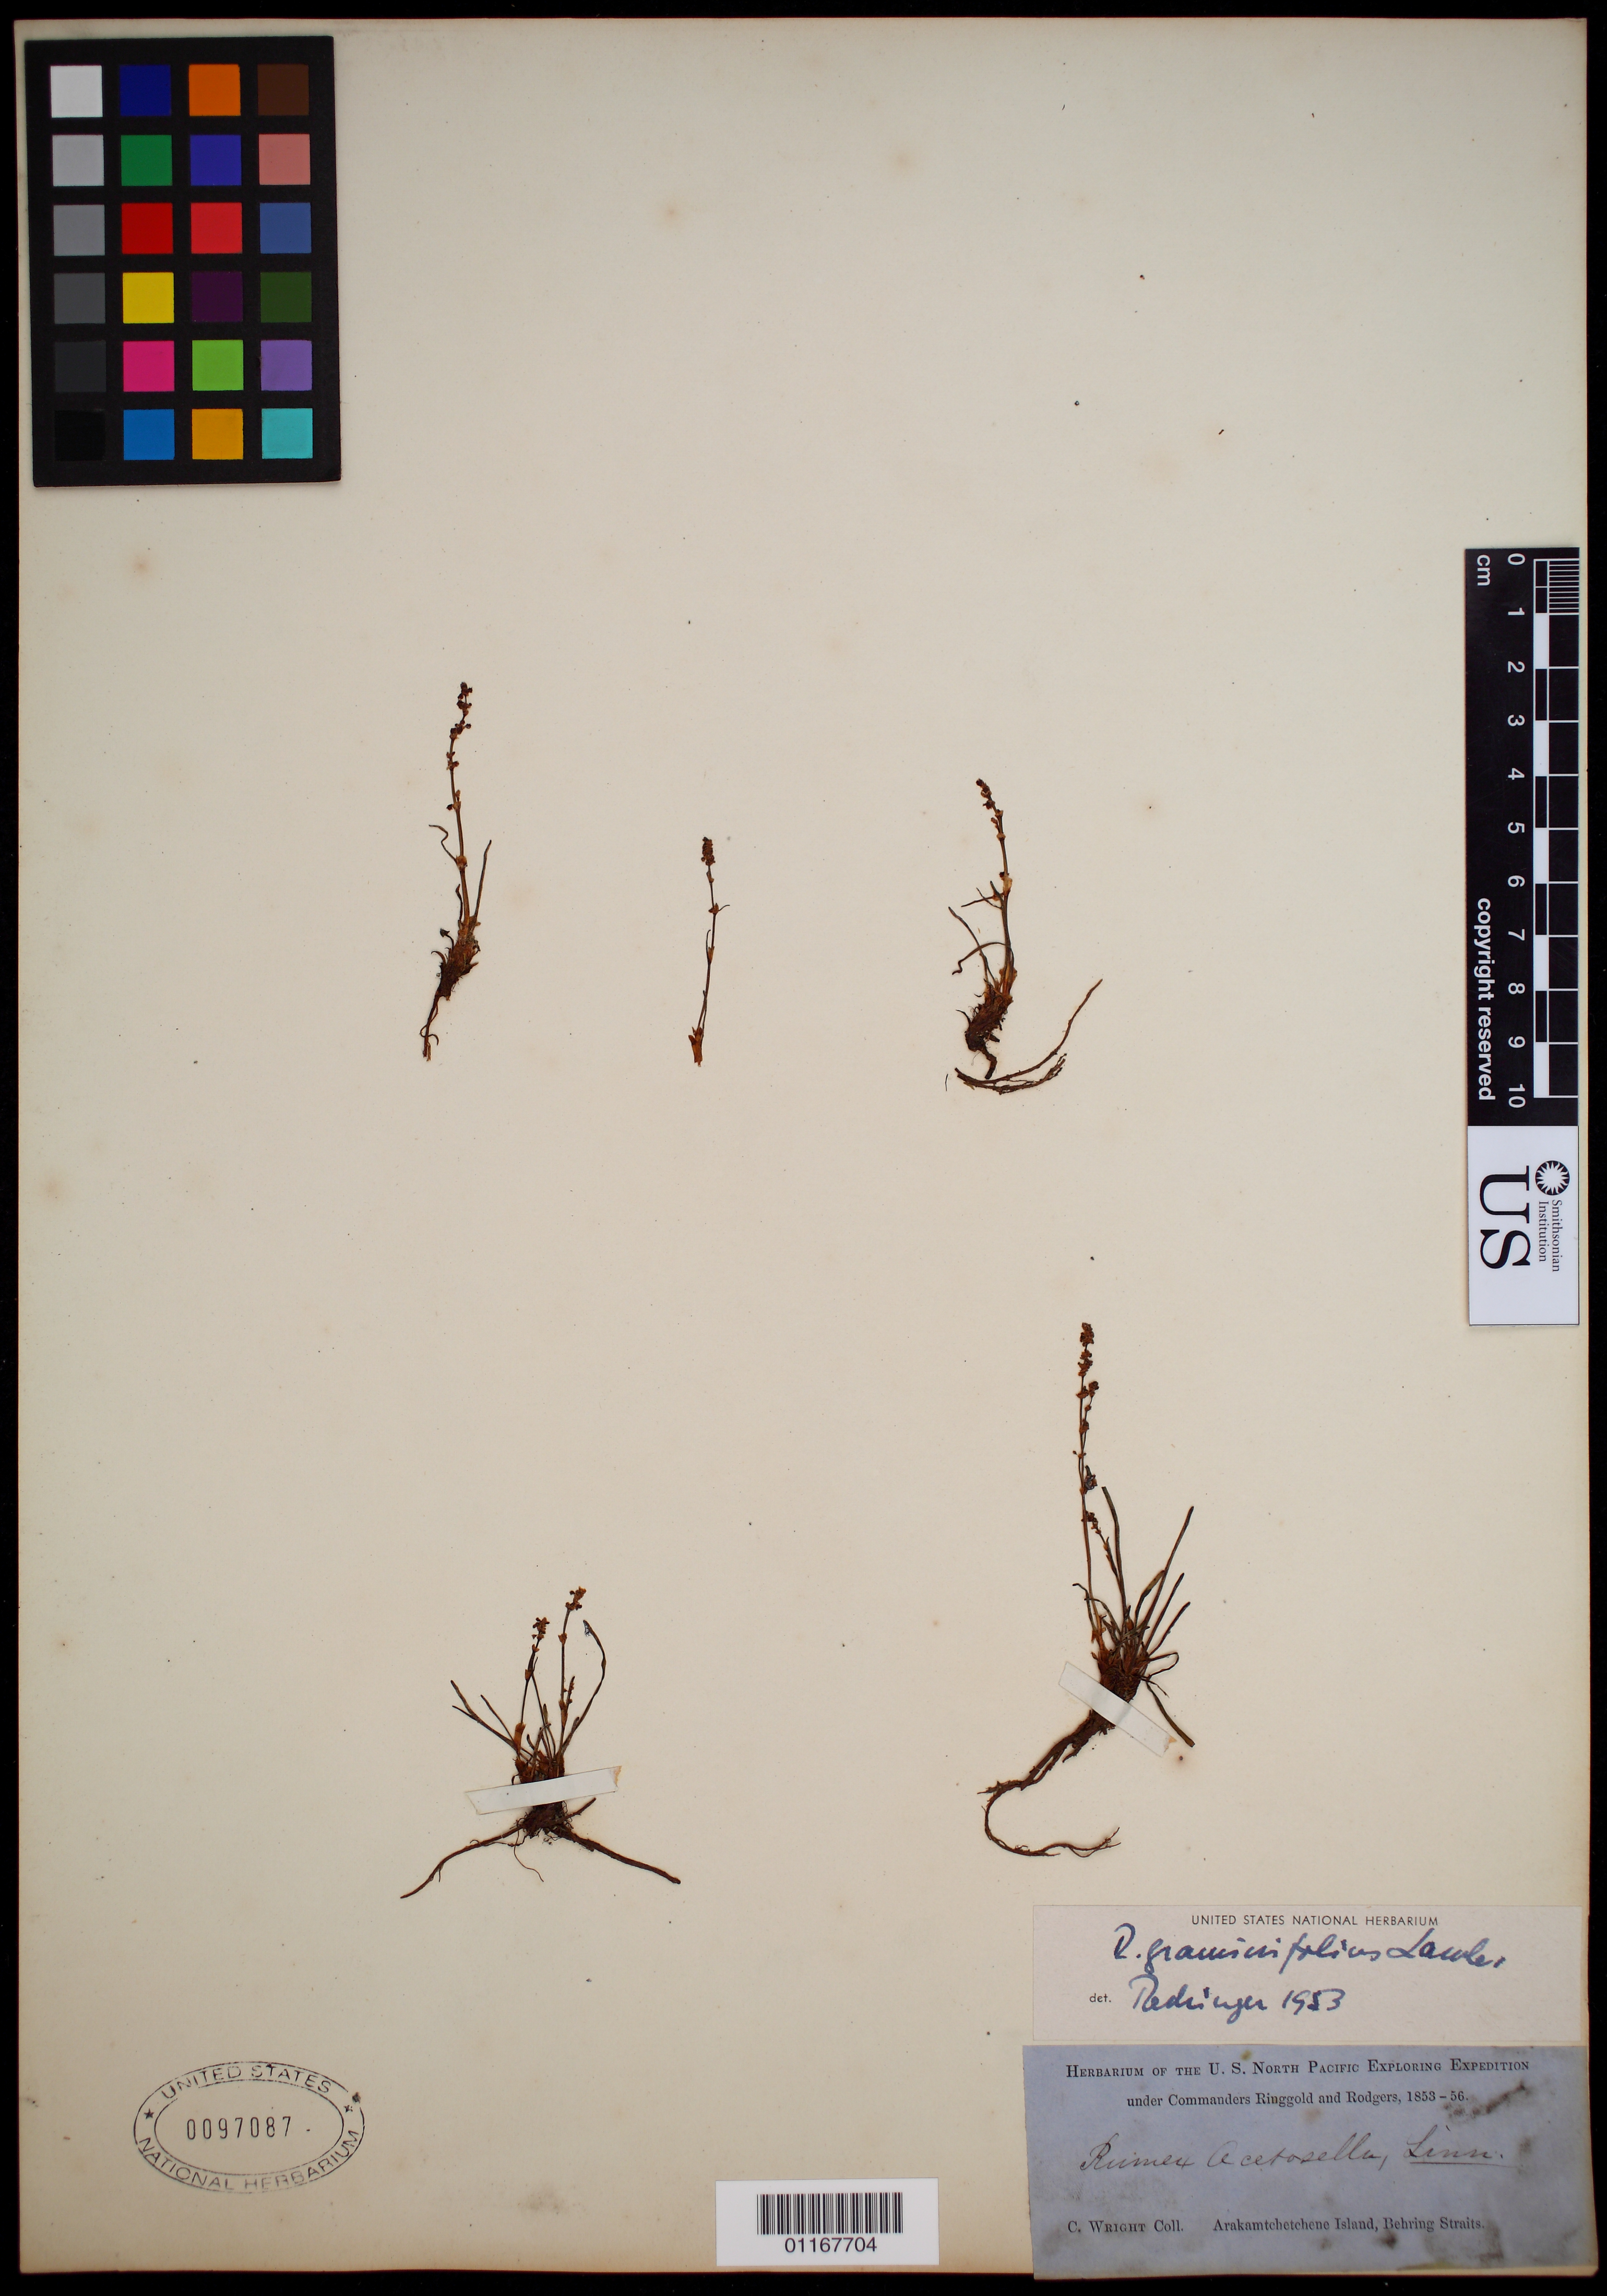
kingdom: Plantae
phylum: Tracheophyta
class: Magnoliopsida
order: Caryophyllales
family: Polygonaceae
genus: Rumex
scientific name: Rumex graminifolius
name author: Rudolph ex Lamb.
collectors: C. Wright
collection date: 1853/1856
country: Russian Federation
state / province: Chukotka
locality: Arakamtchetchene I. Bering Straits.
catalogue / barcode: US 97087